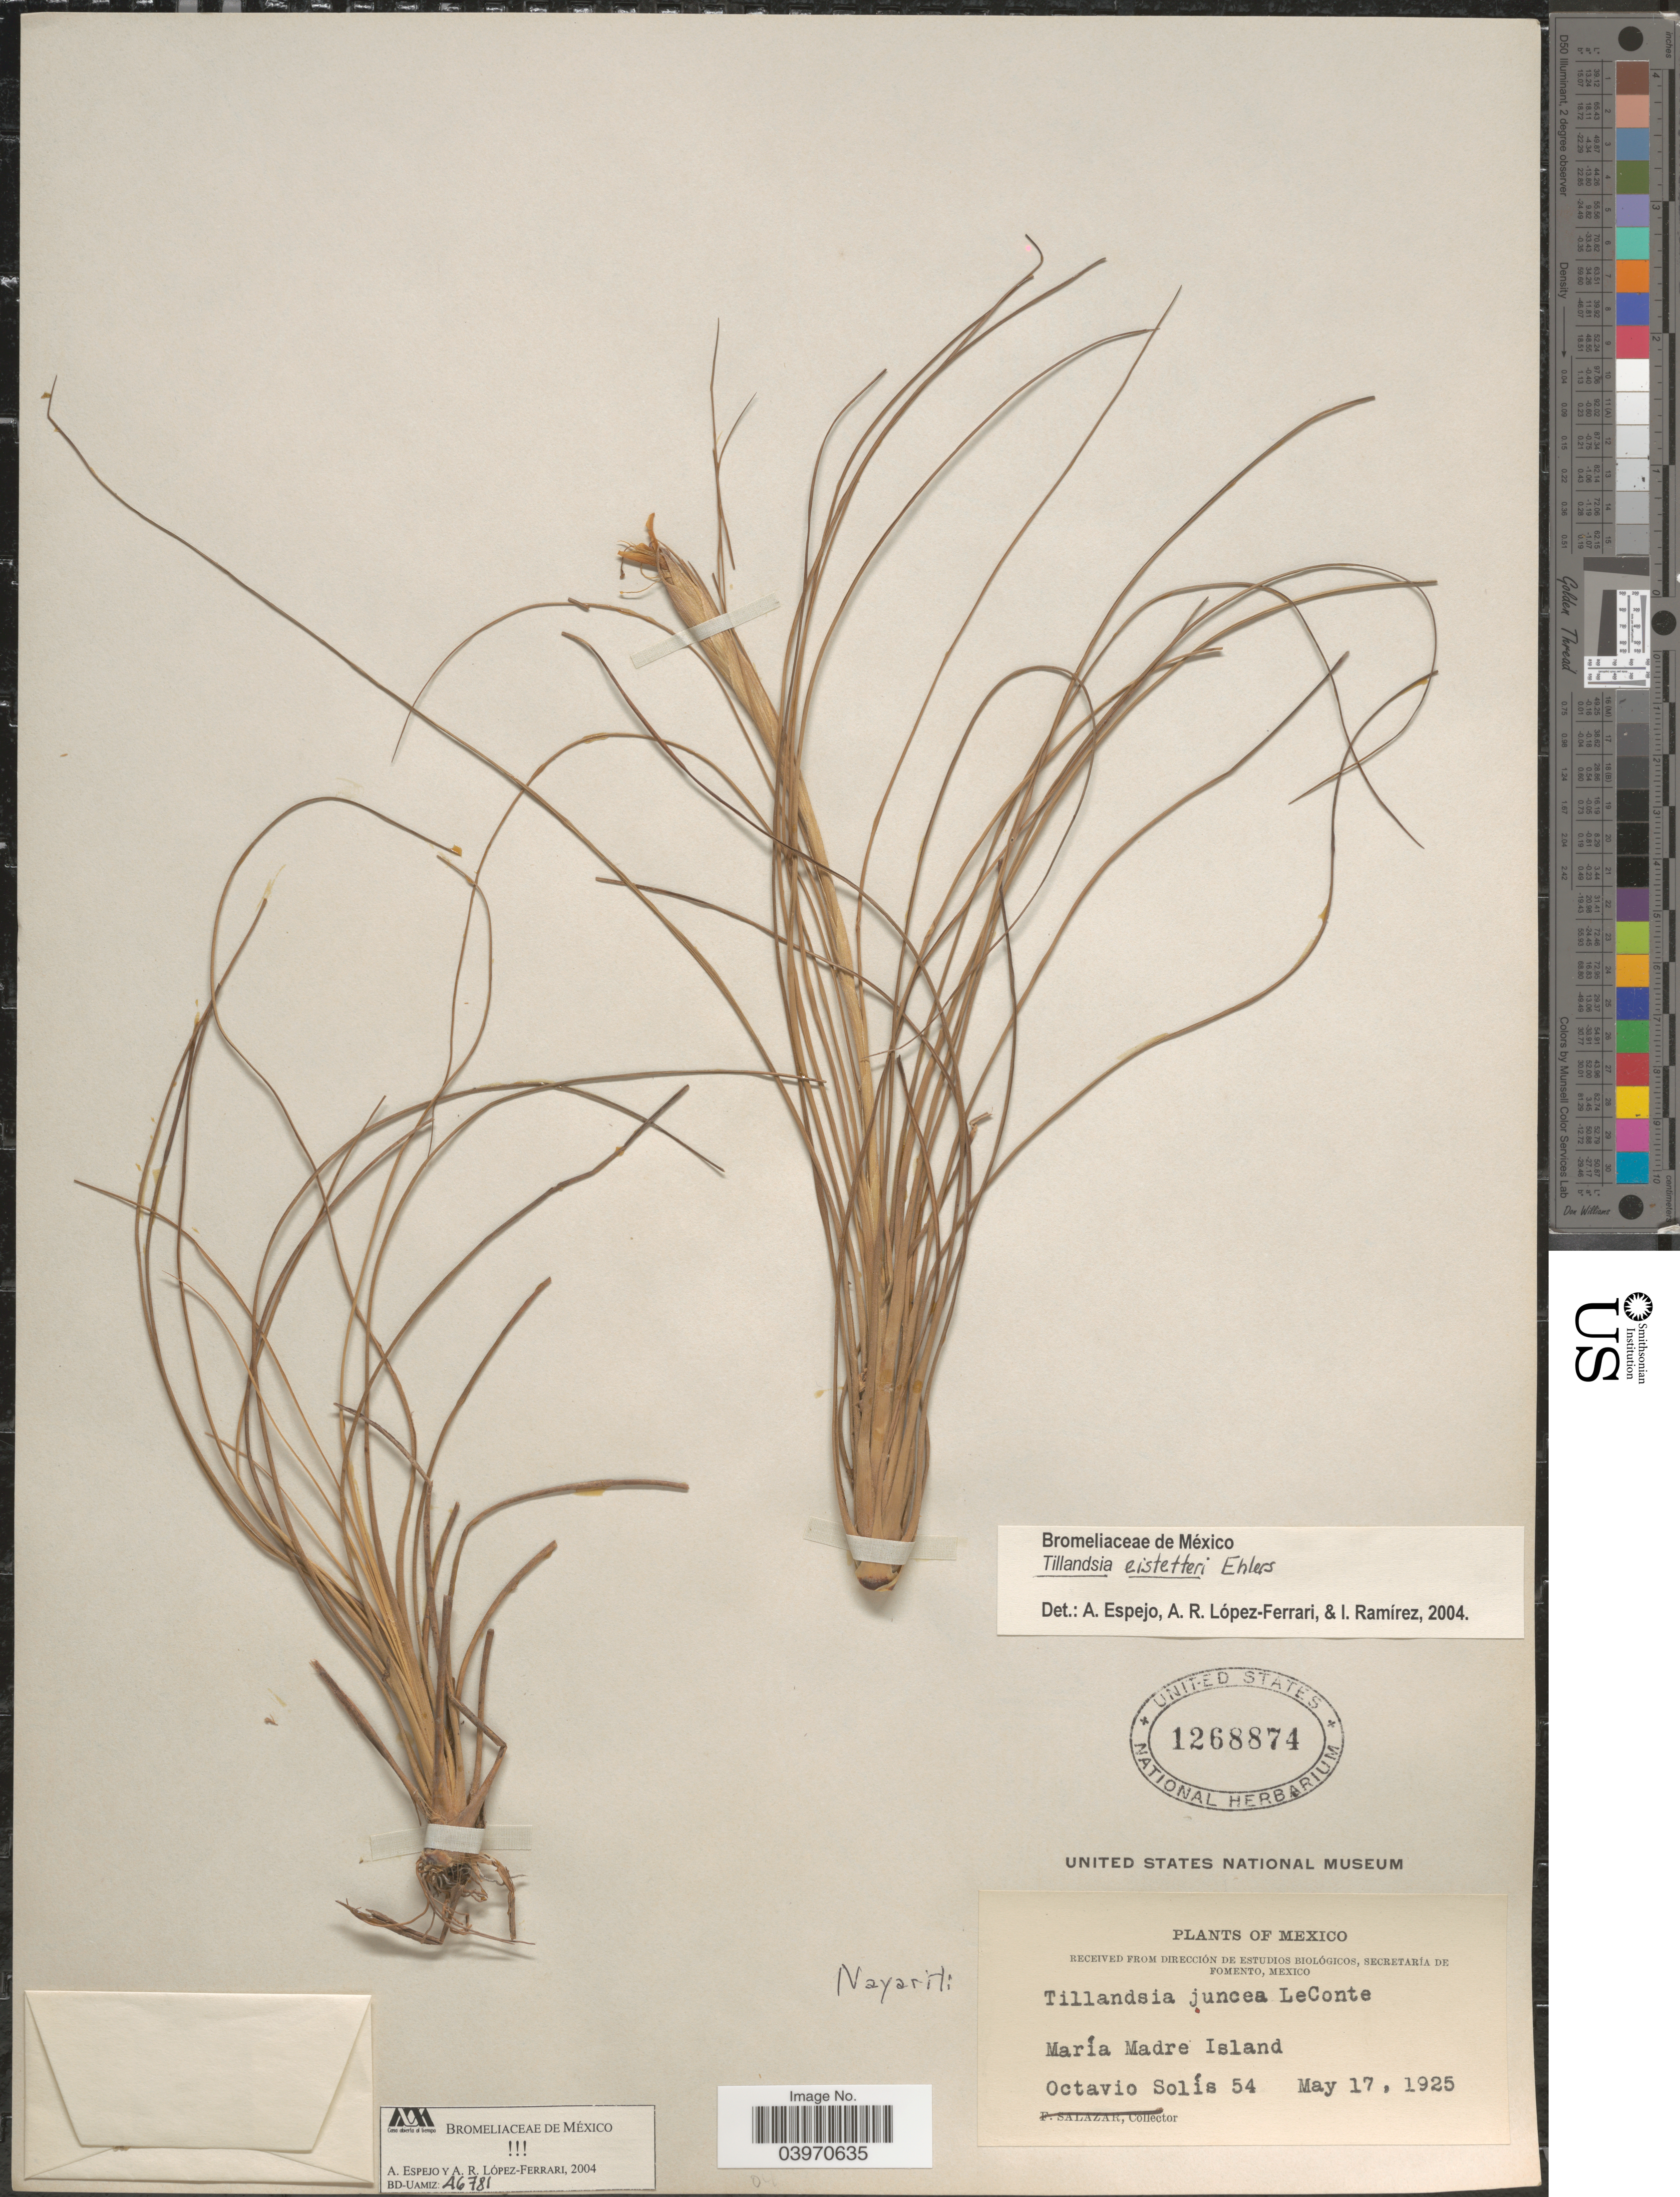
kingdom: Plantae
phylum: Tracheophyta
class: Liliopsida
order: Poales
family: Bromeliaceae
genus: Tillandsia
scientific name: Tillandsia eistetteri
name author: Ehlers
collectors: O. Solis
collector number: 54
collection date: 1925-05-17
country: Mexico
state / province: Nayarit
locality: María Madre Island.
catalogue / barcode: US 1268874